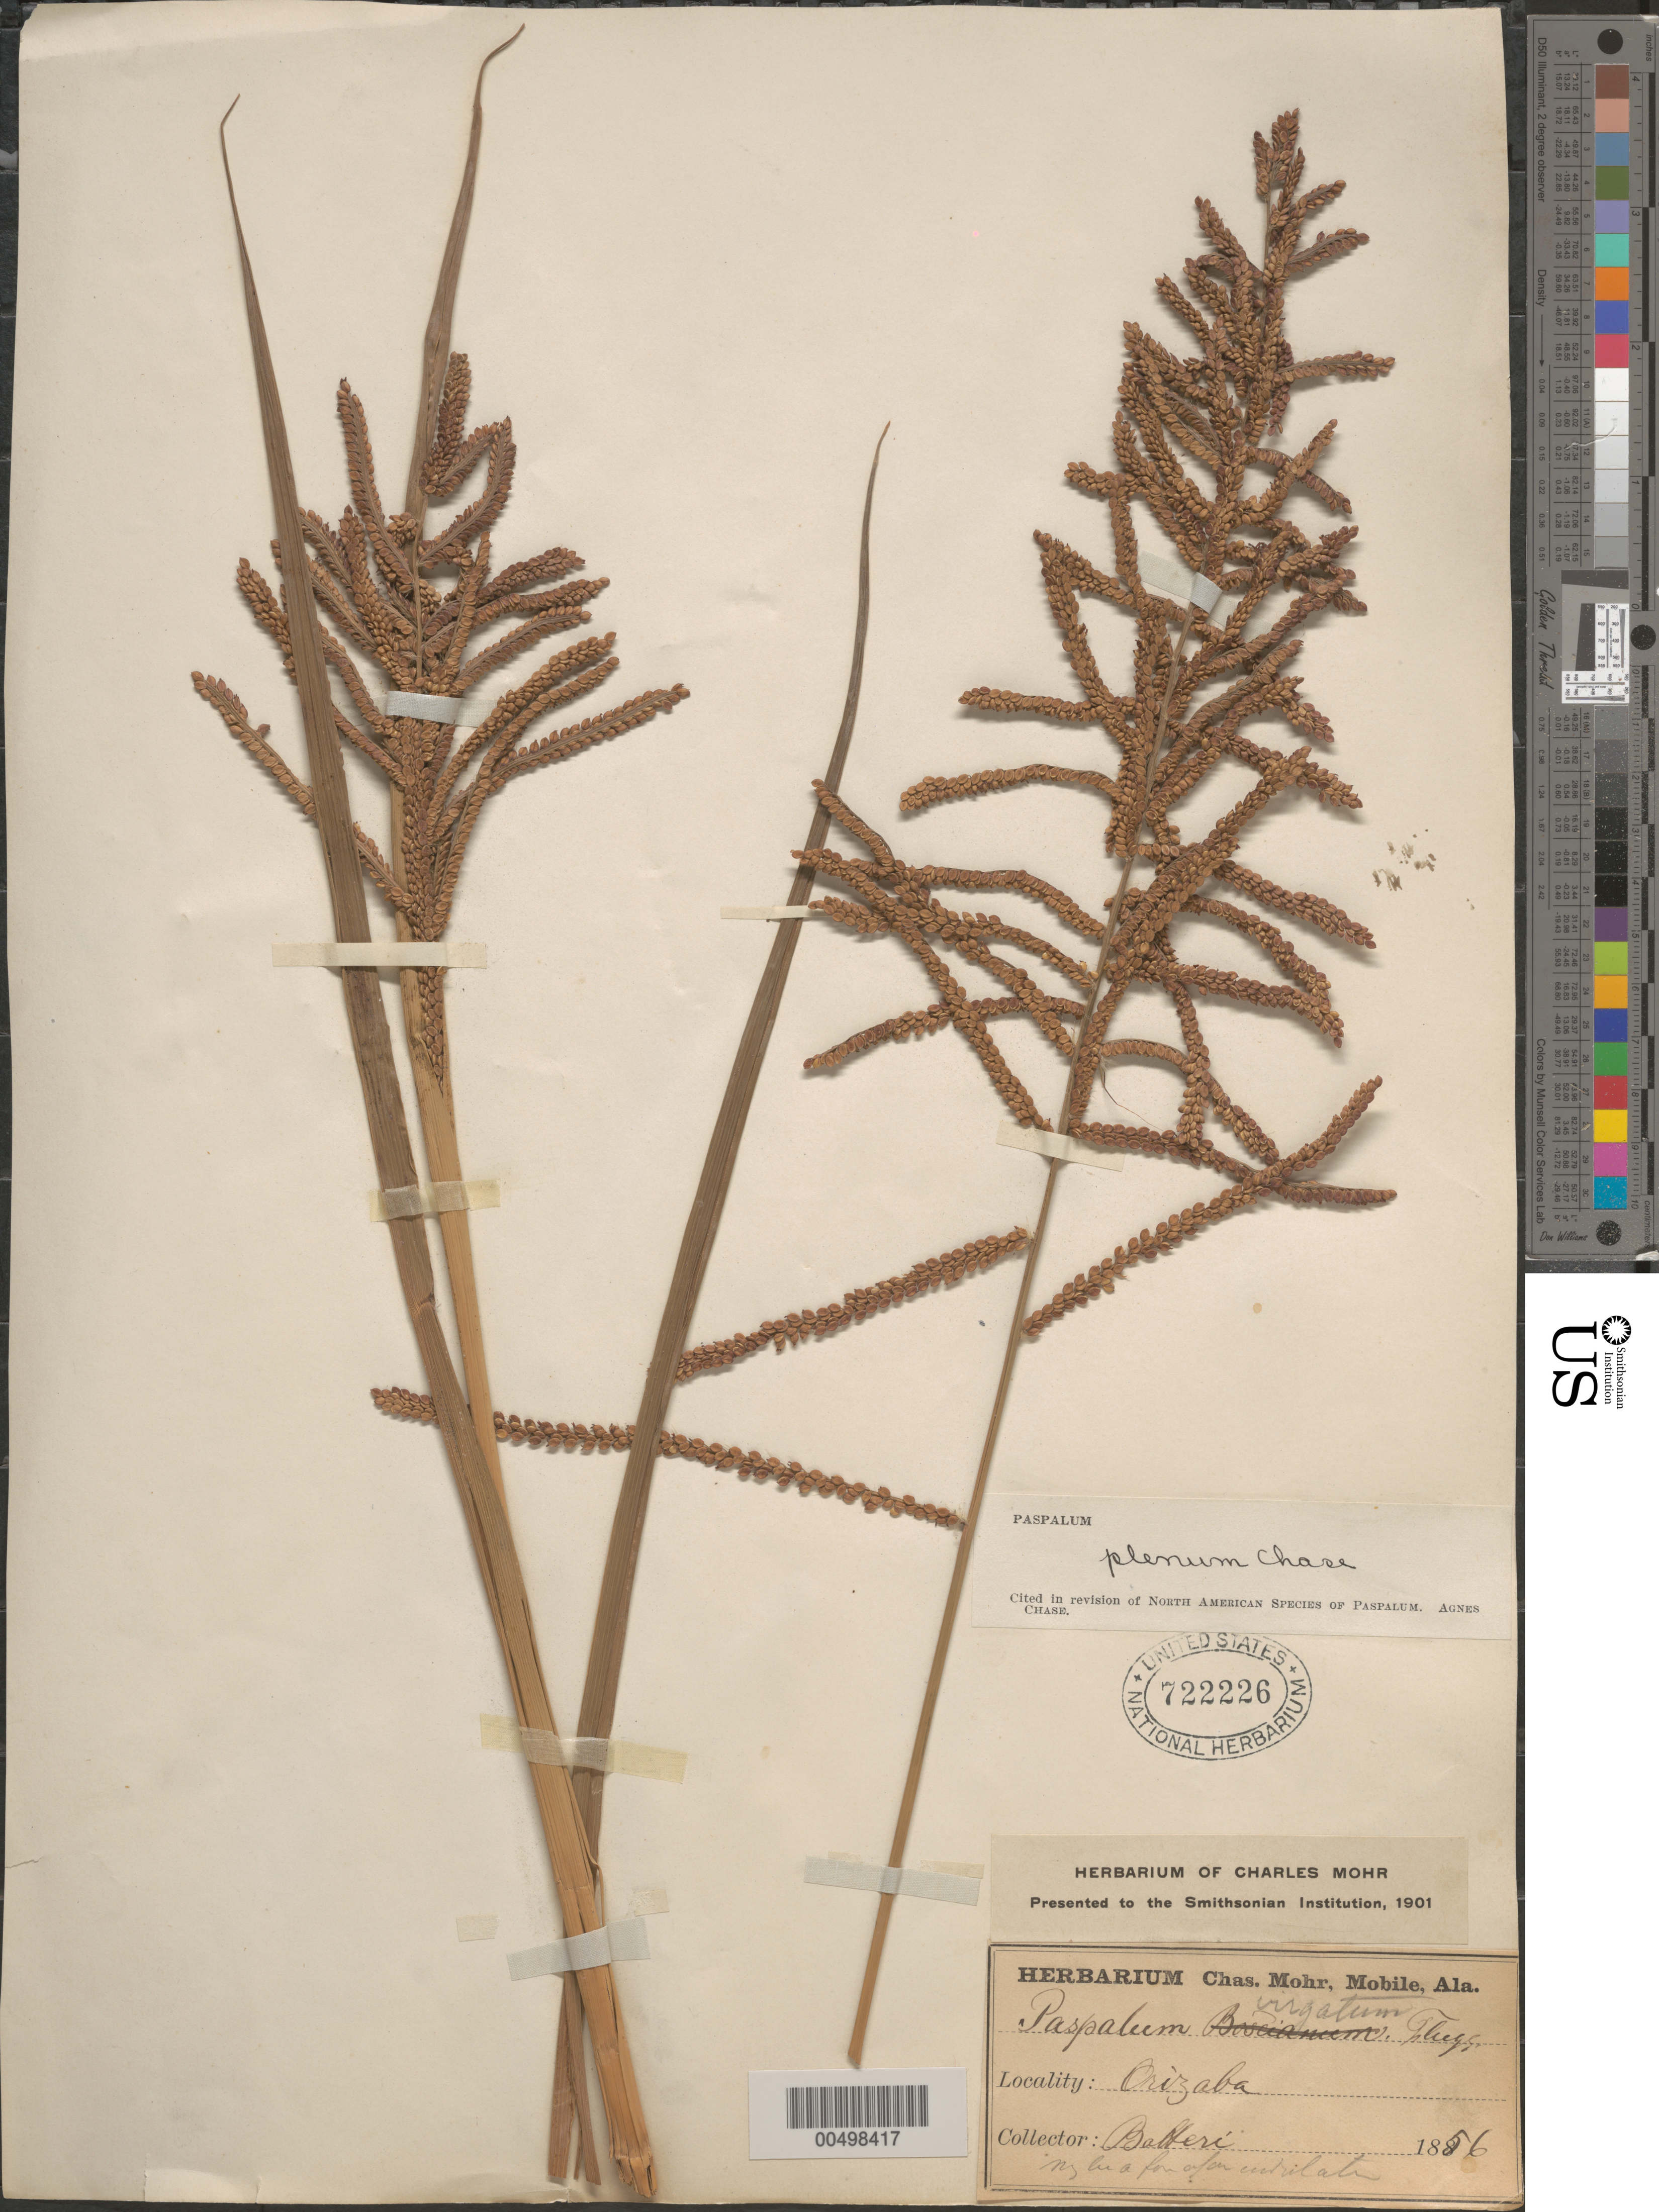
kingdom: Plantae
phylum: Tracheophyta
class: Liliopsida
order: Poales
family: Poaceae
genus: Paspalum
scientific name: Paspalum plenum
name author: Chase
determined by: Chase, [M.] Agnes, (US)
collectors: -. Botteri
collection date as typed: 1856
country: Mexico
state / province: Veracruz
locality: Orizaba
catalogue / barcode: US 722226